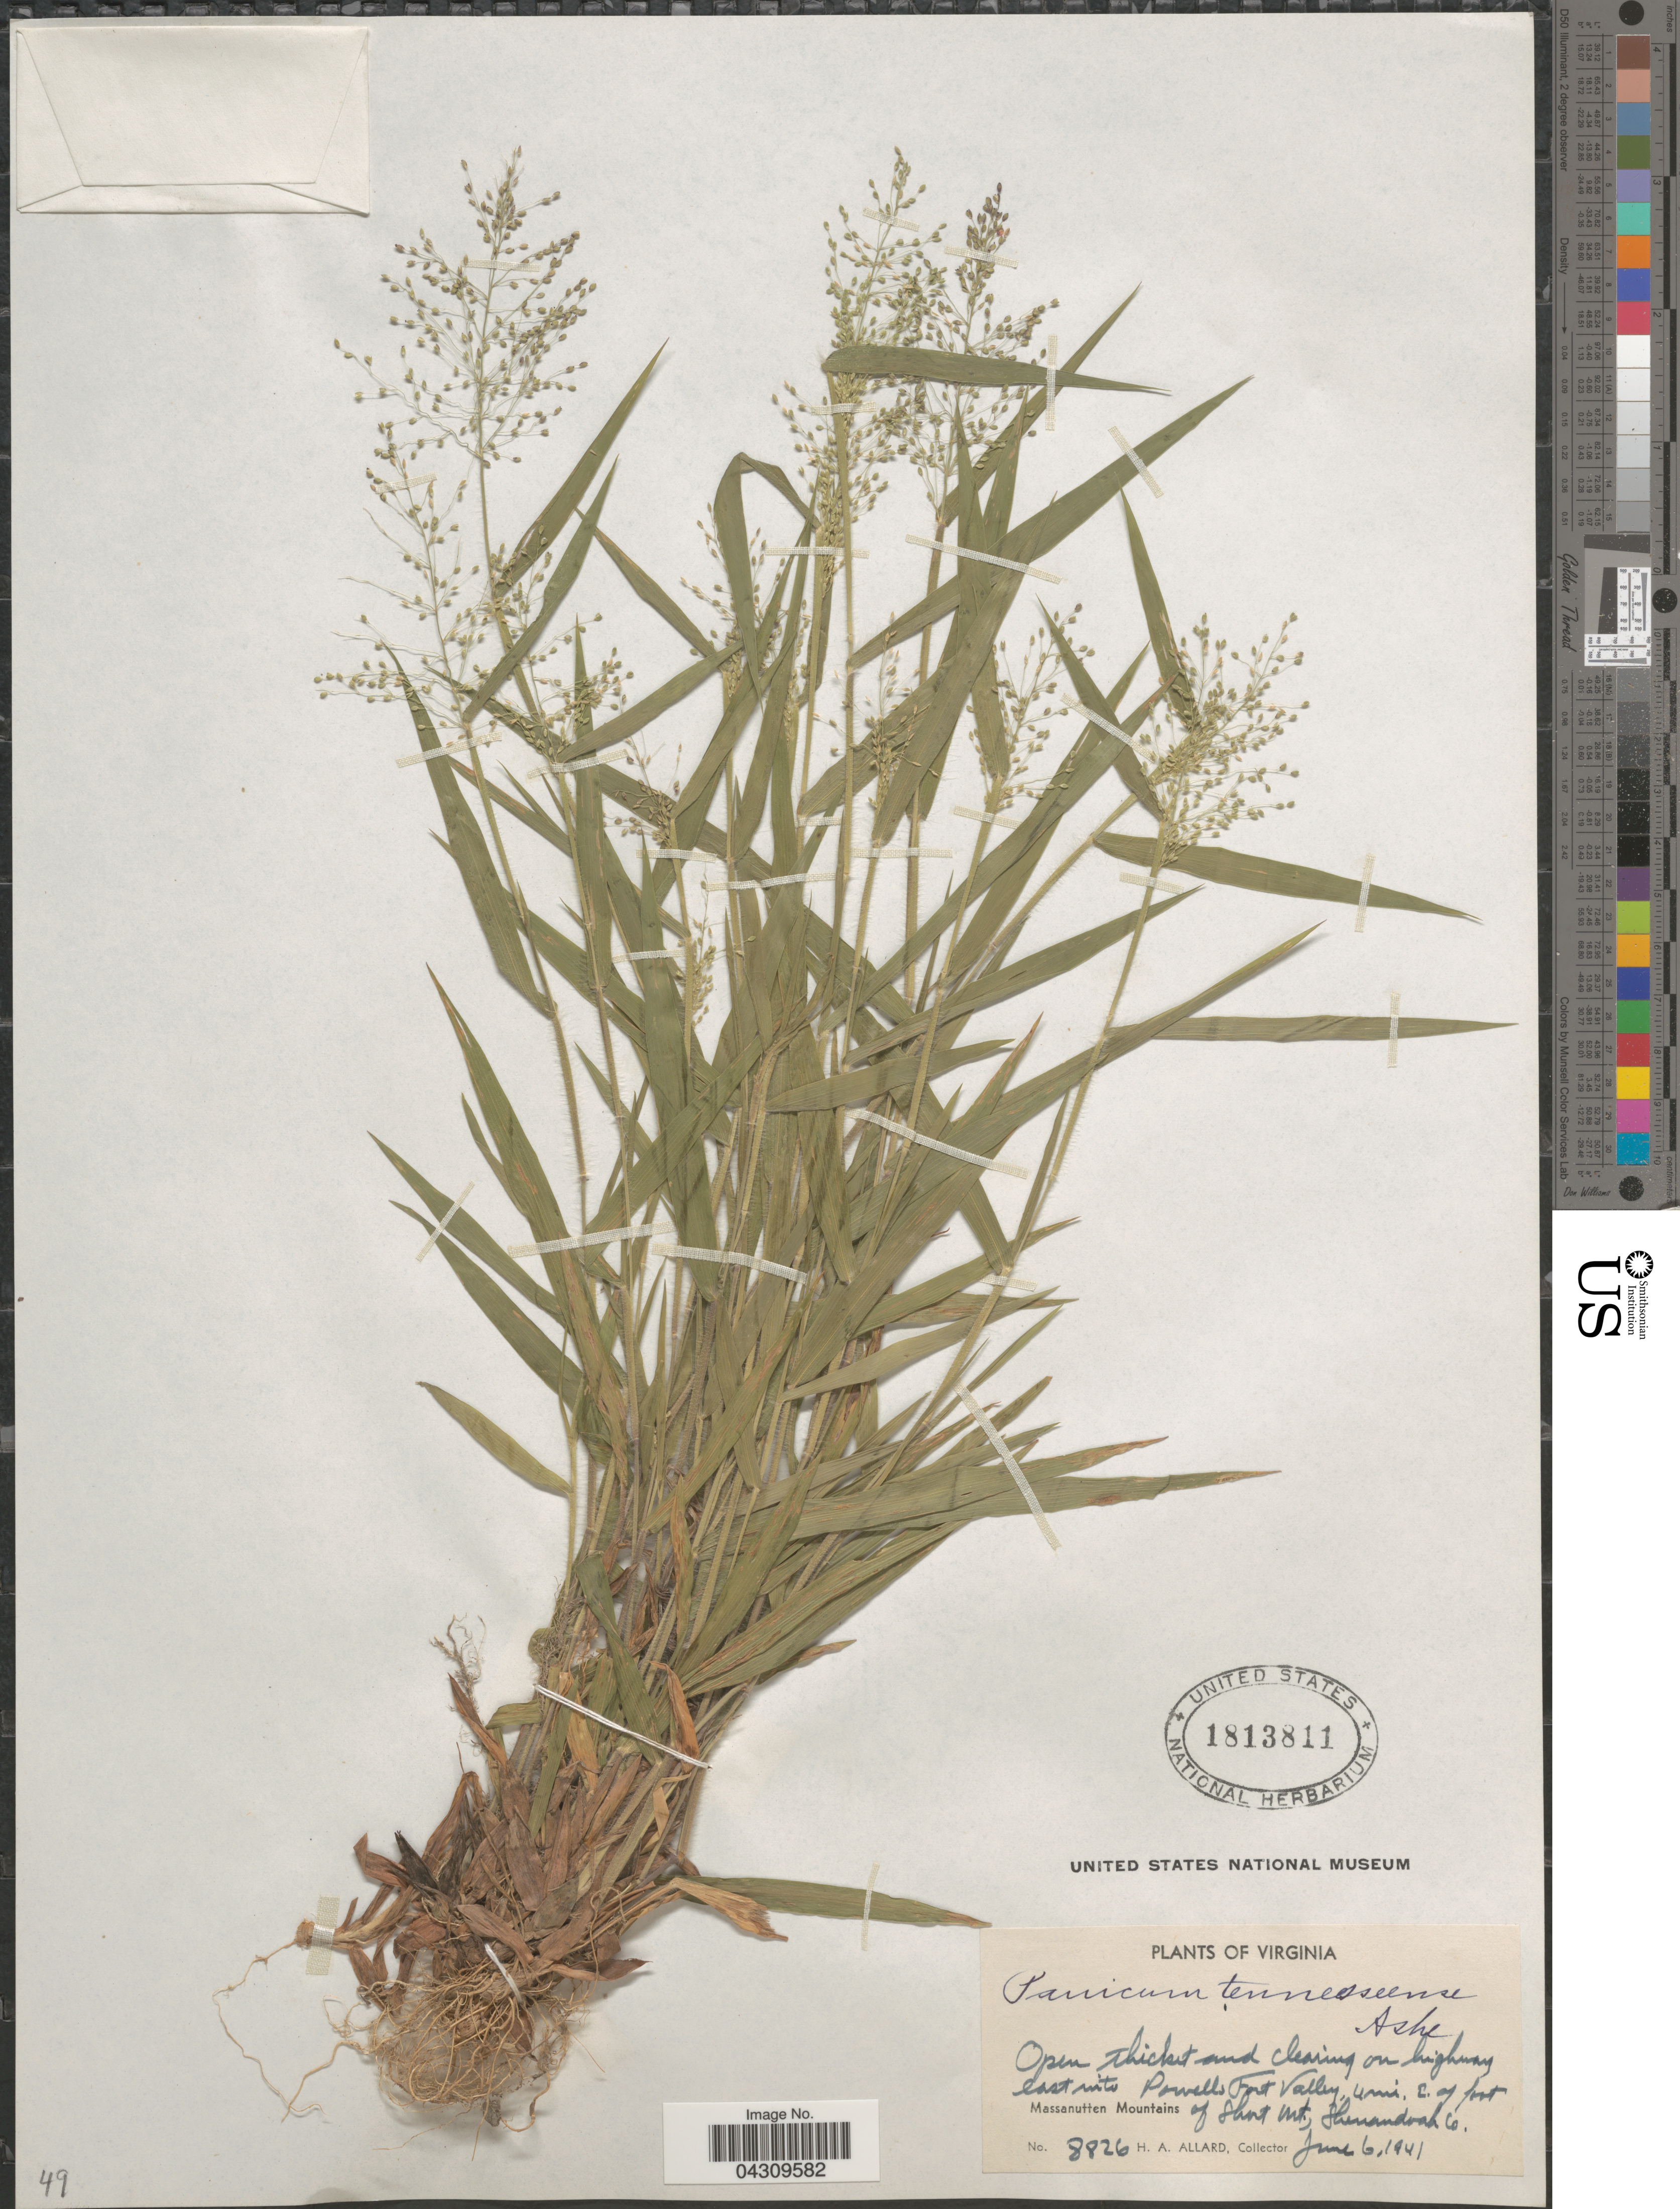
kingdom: Plantae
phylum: Tracheophyta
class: Liliopsida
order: Poales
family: Poaceae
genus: Dichanthelium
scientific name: Dichanthelium acuminatum var. acuminatum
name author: (Sw.) Gould & C.A. Clark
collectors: H. A. Allard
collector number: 8826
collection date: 1941-06-06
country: United States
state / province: Virginia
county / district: Shenandoah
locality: Open thicket and clearing on highway east into Powells Fort Valley, 4 mi. E. of foort of Short Mt., Shenandoah Co. Massanutten Mountains.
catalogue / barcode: US 1813811